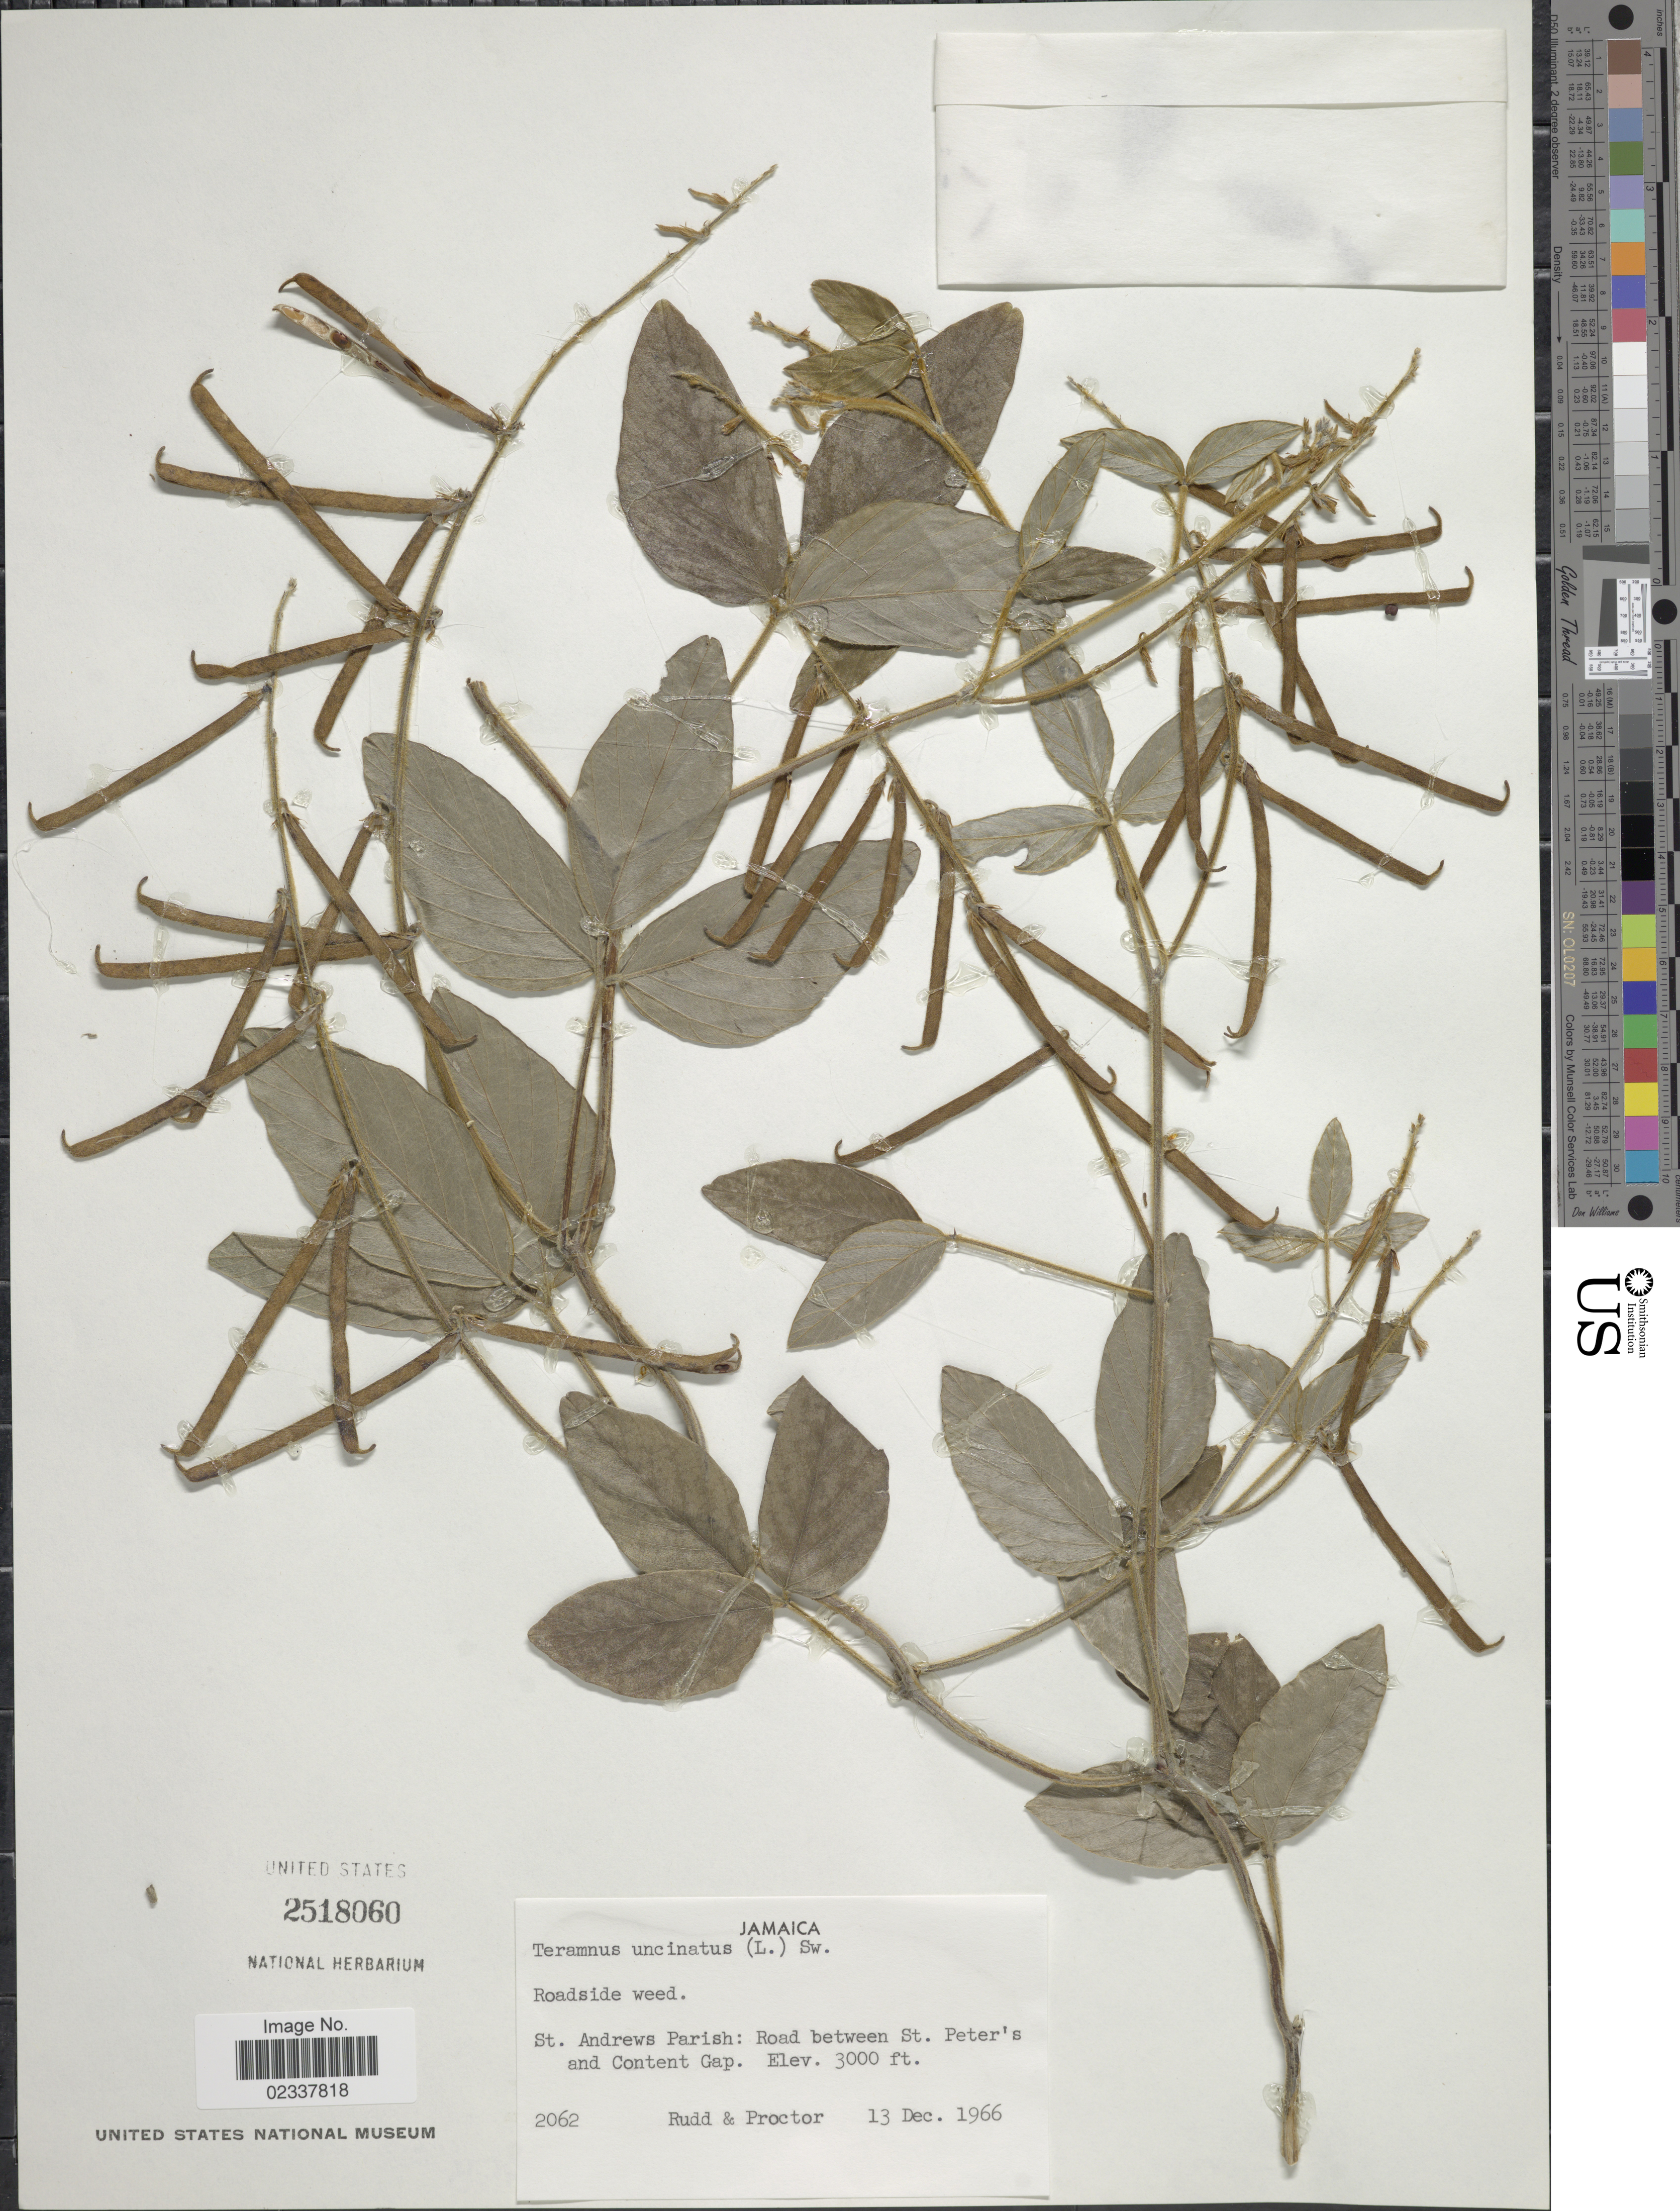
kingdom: Plantae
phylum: Tracheophyta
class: Magnoliopsida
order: Fabales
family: Fabaceae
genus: Teramnus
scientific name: Teramnus uncinatus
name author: (L.) Sw.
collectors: -. Rudd & -- Proctor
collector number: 2062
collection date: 1966-12-13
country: Jamaica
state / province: Saint Andrew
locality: St. Andrews Parish, road between St. Peter's and Content Gap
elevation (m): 914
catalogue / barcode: US 2518060